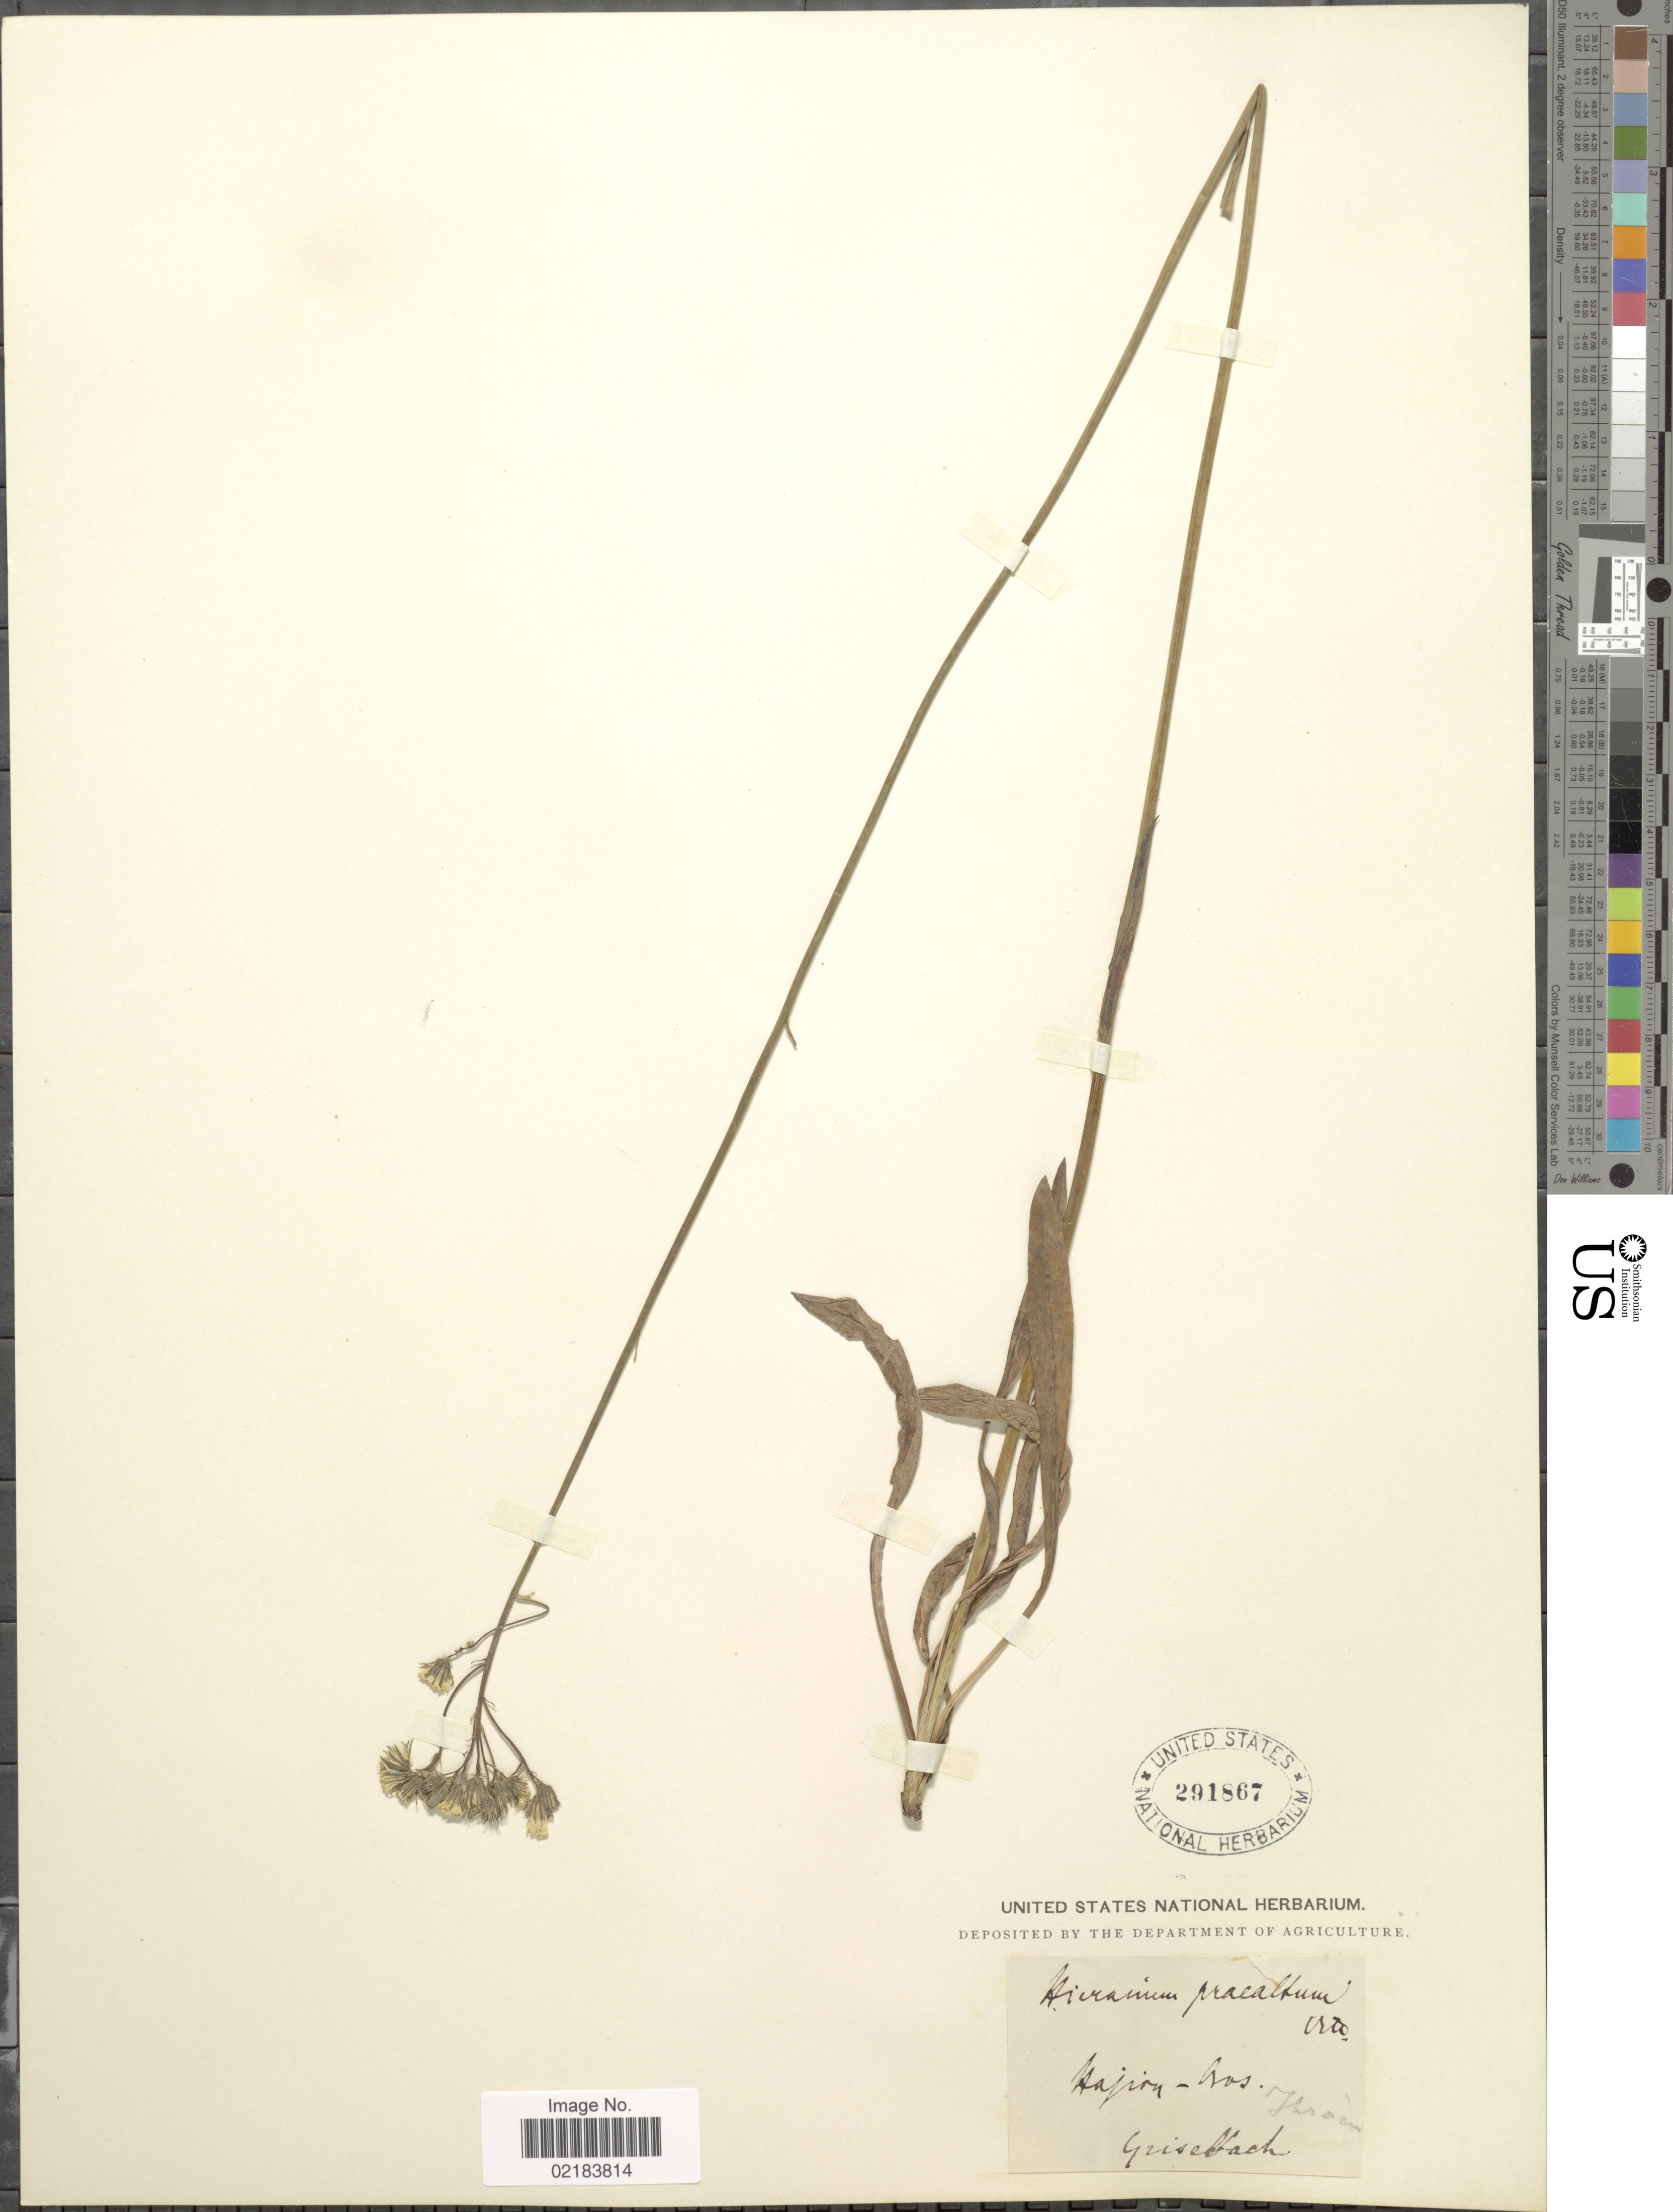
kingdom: Plantae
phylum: Tracheophyta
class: Magnoliopsida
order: Asterales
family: Asteraceae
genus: Pilosella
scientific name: Pilosella piloselloides subsp. praealta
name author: (Gochnat) S. Bräut. & Greuter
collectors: Griseblach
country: Greece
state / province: Mount Athoa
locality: Aajirn-Gros. [illegible text].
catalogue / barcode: US 291867